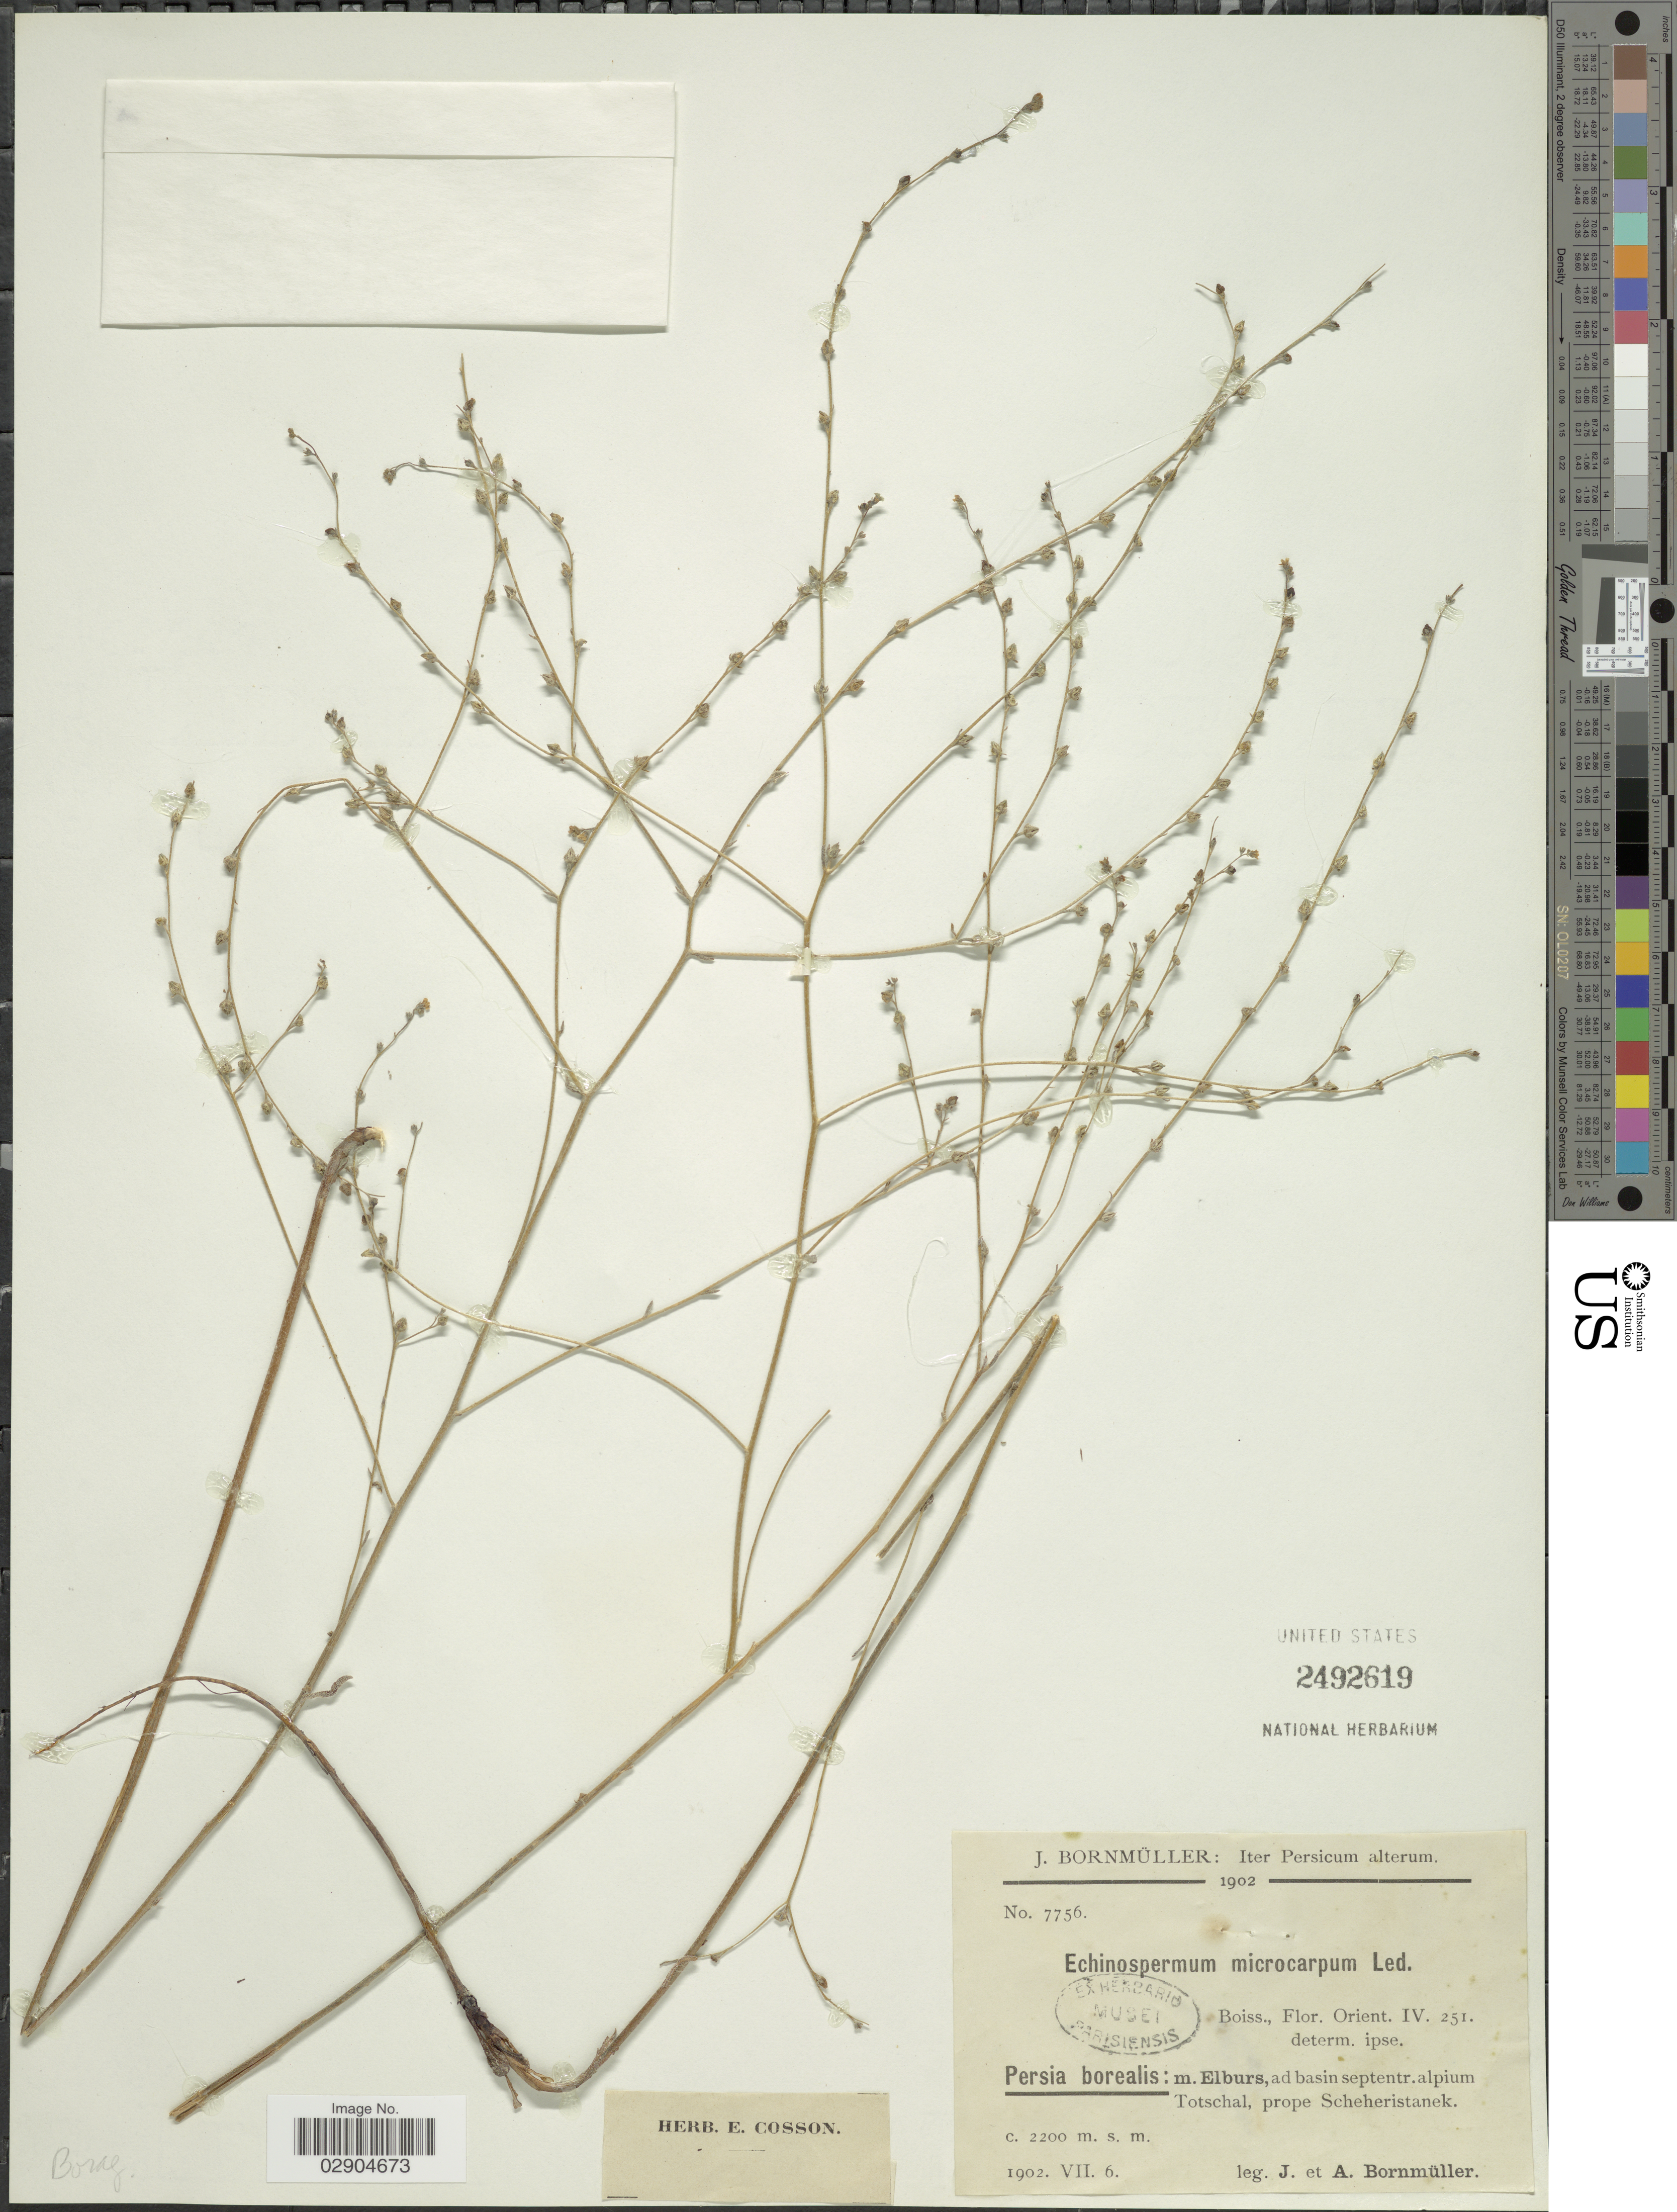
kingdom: Plantae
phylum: Tracheophyta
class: Magnoliopsida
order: Boraginales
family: Boraginaceae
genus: Lappula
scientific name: Lappula microcarpa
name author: (Ledeb.) Gürke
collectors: J. Bornmüller & A. Bornmüller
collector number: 7756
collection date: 1902-07-06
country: Iran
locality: Persia borealis: m. Elburs, ad basin septentr. alpium Totschal, prope Scheheristanek.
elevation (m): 2200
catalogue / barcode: US 2492619